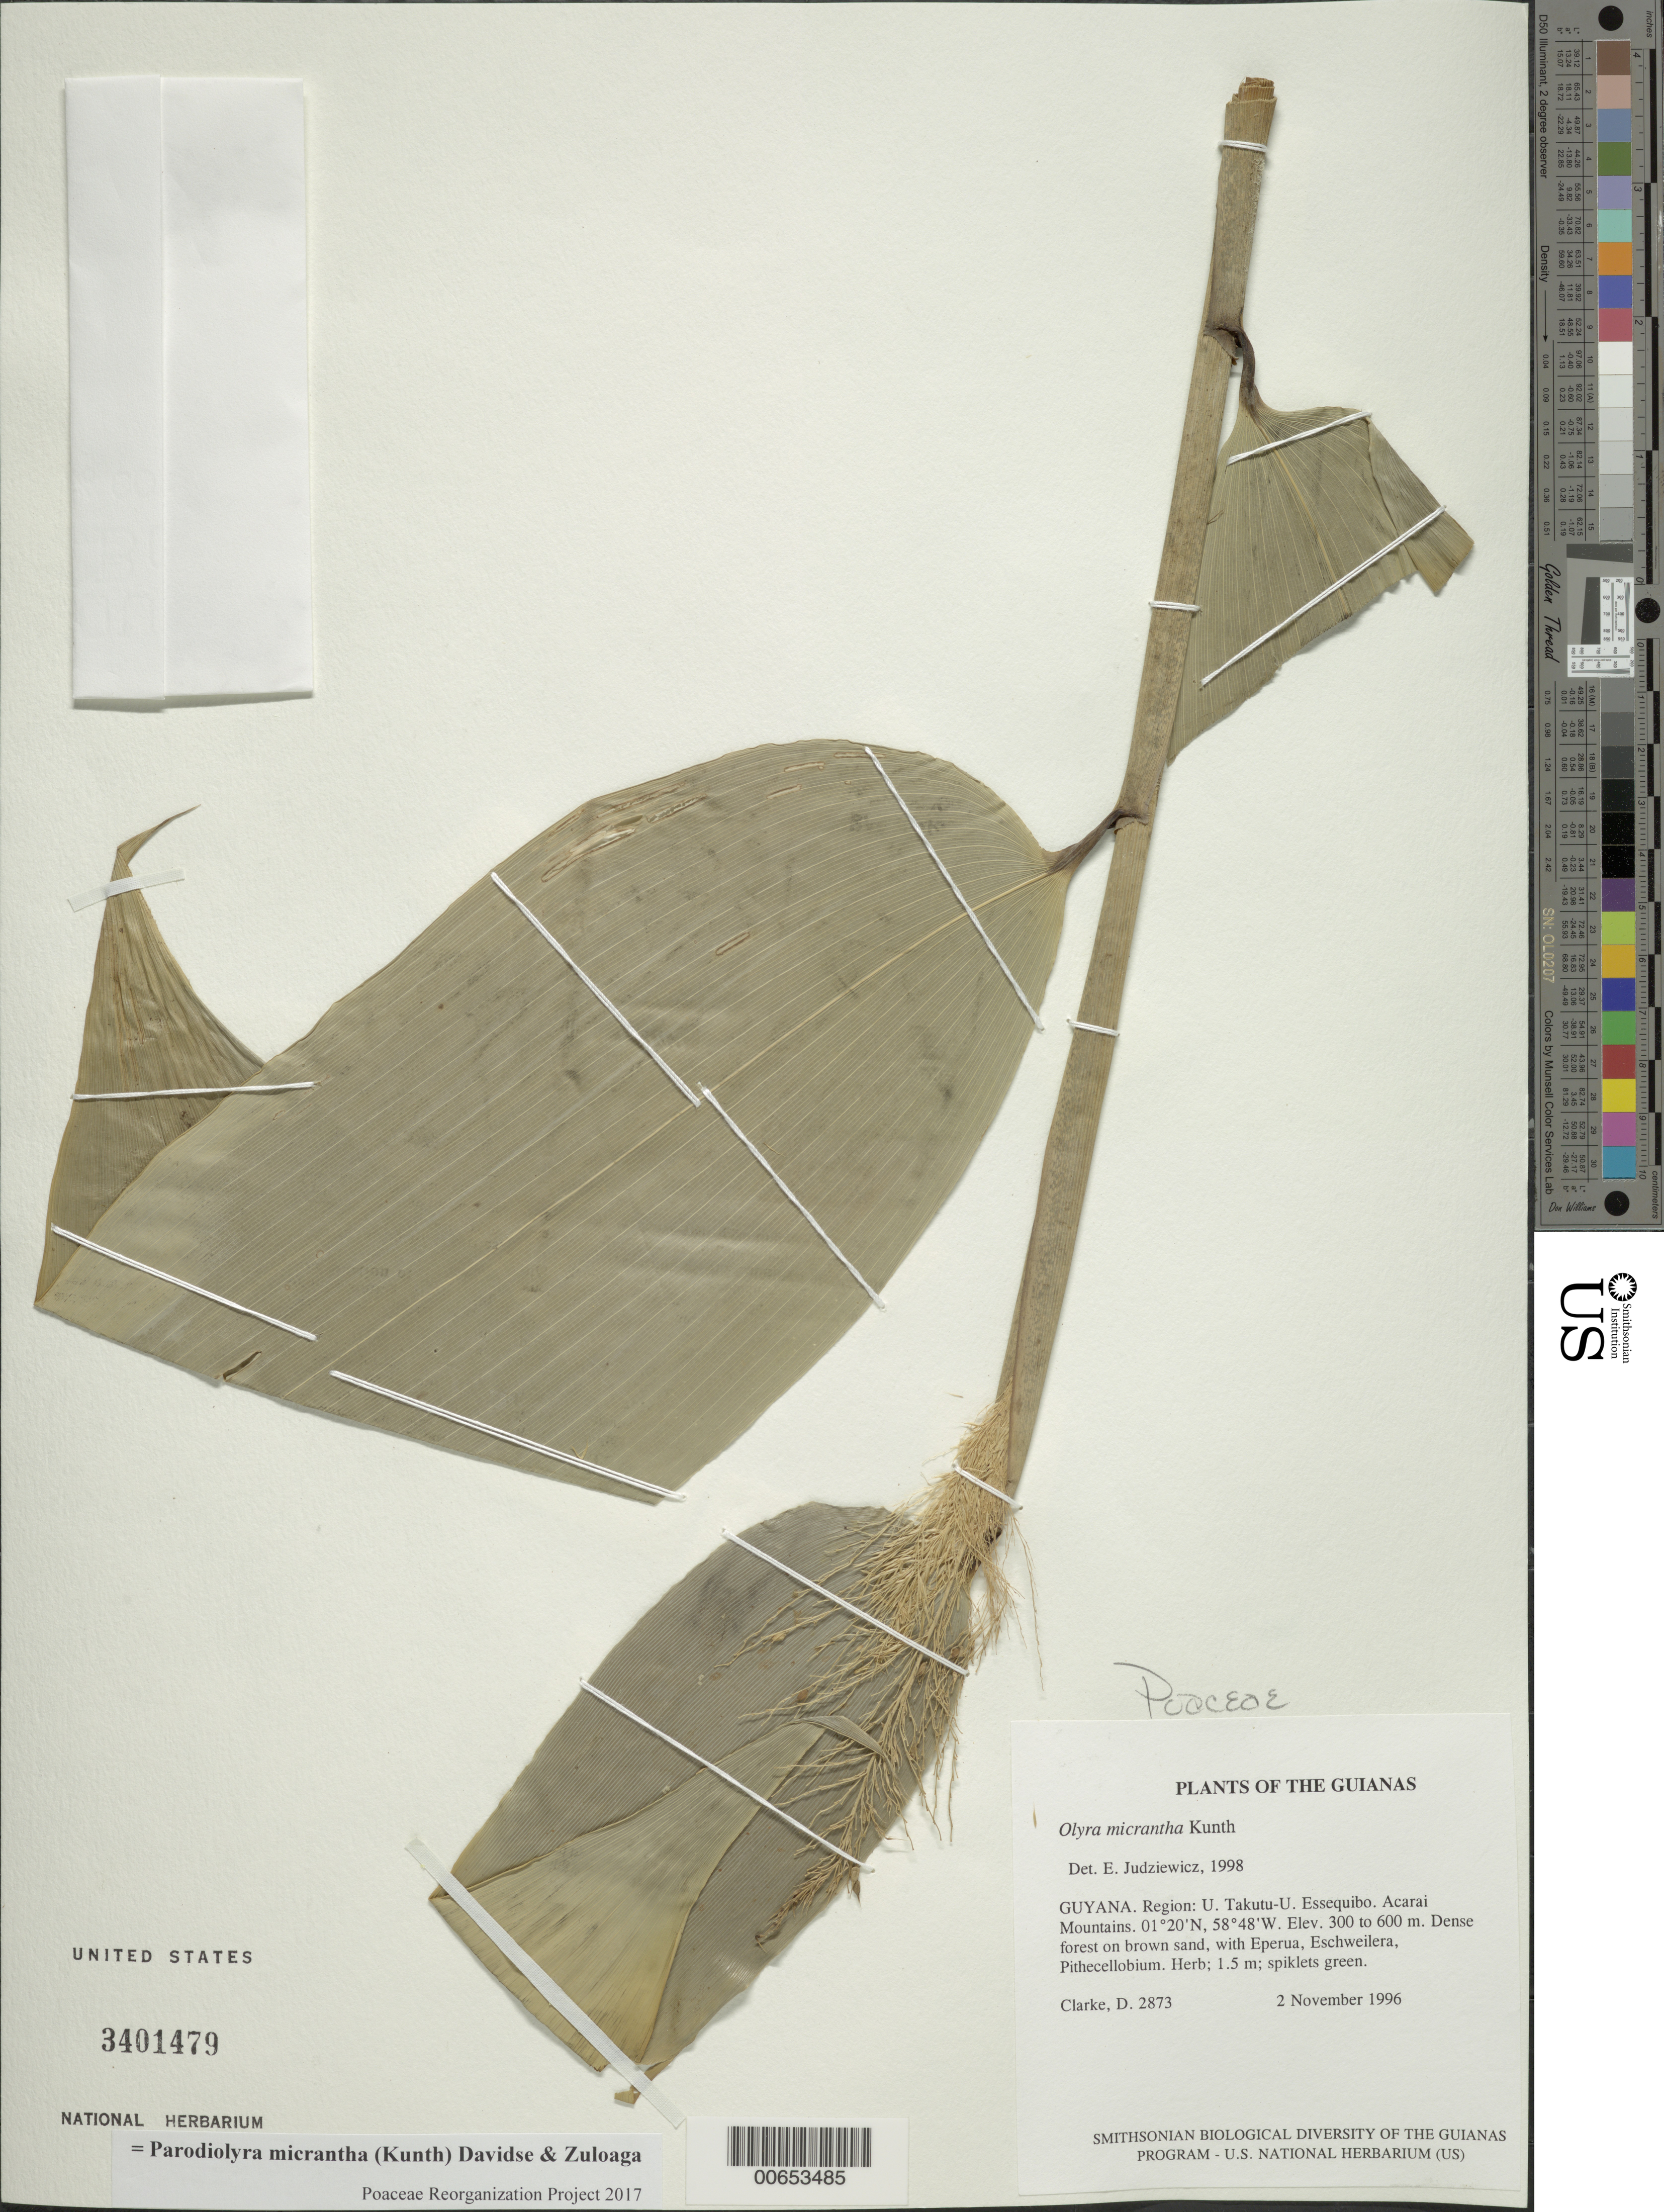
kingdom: Plantae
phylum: Tracheophyta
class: Liliopsida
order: Poales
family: Poaceae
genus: Parodiolyra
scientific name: Parodiolyra micrantha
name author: (Kunth) Davidse & Zuloaga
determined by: Poaceae Reorganization Project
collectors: H. D. Clarke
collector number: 2873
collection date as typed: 2 November 1996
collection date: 1996-11-02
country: Guyana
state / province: U. Takutu-U. Essequibo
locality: Acarai Mountains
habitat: Dense forest on brown sand, with Eperua, Eschweilera, Pithecellobium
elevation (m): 300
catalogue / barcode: US 3401479